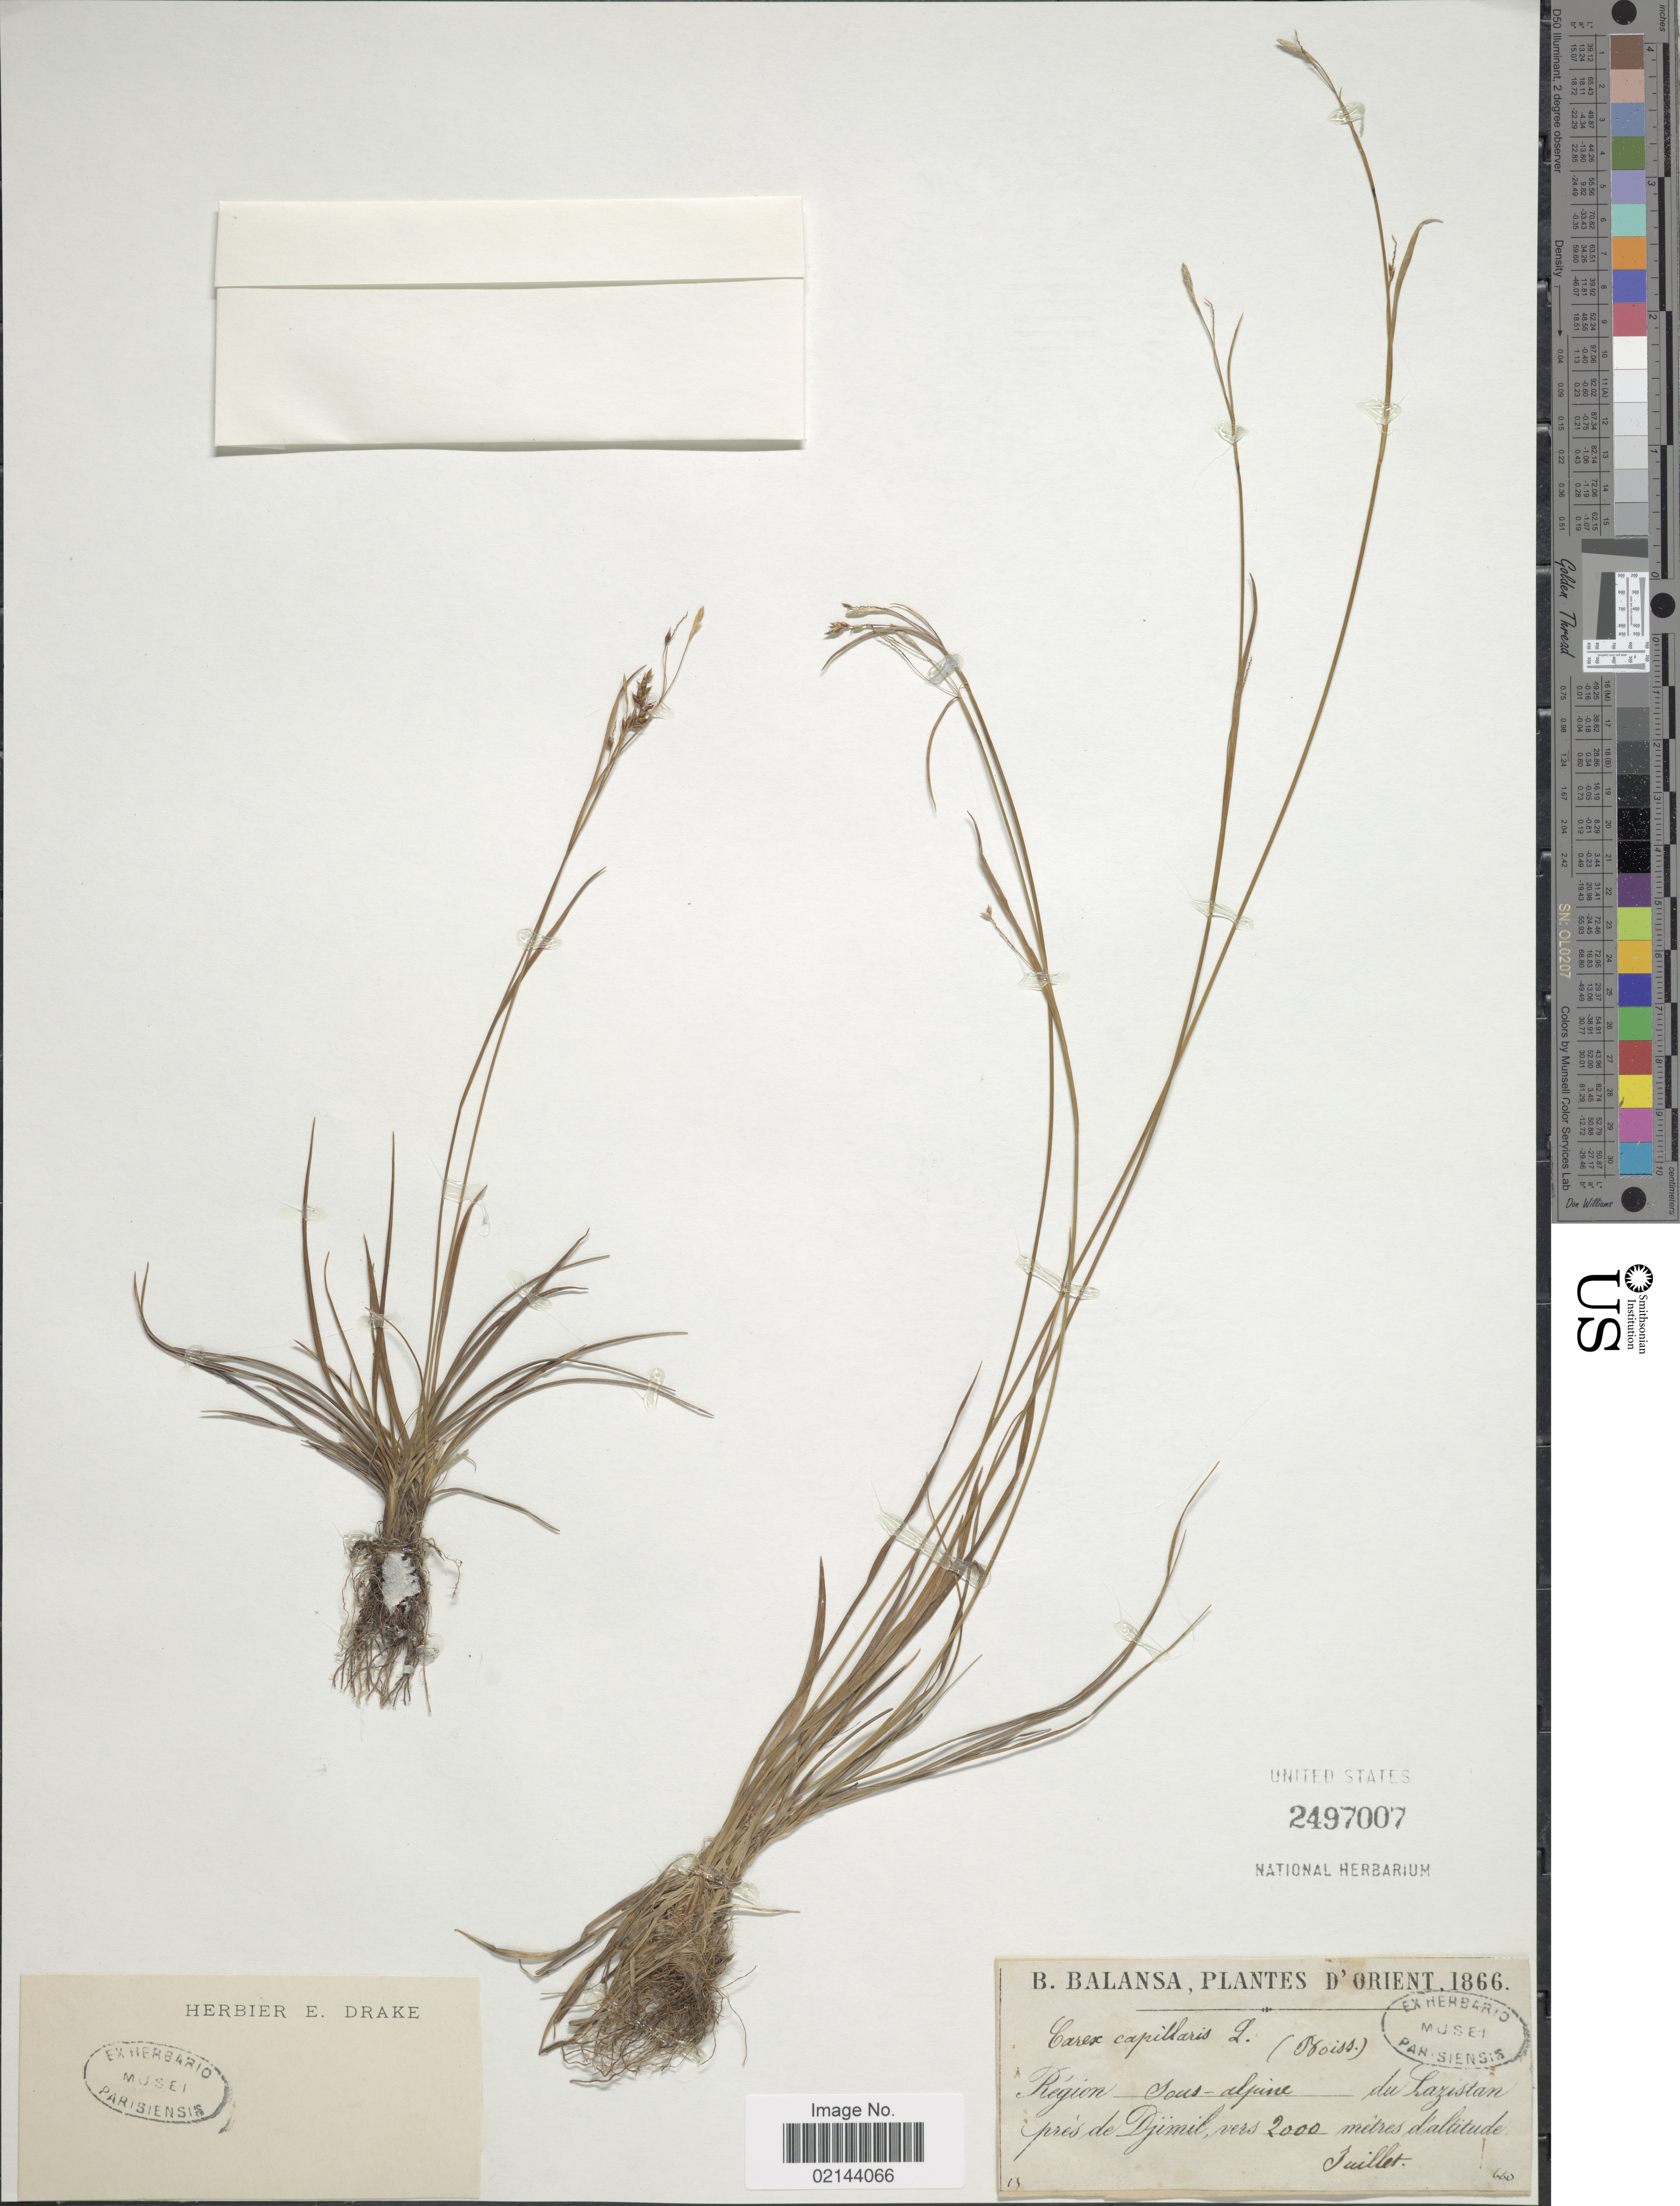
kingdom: Plantae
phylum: Tracheophyta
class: Liliopsida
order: Poales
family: Cyperaceae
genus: Carex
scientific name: Carex capillaris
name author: L.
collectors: B. Balansa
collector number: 660*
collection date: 1866-07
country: Turkey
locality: D'Orient, Region Sous-Alpine du Lazistan, pres De Djumil [interpreted]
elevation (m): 2000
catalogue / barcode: US 2497007